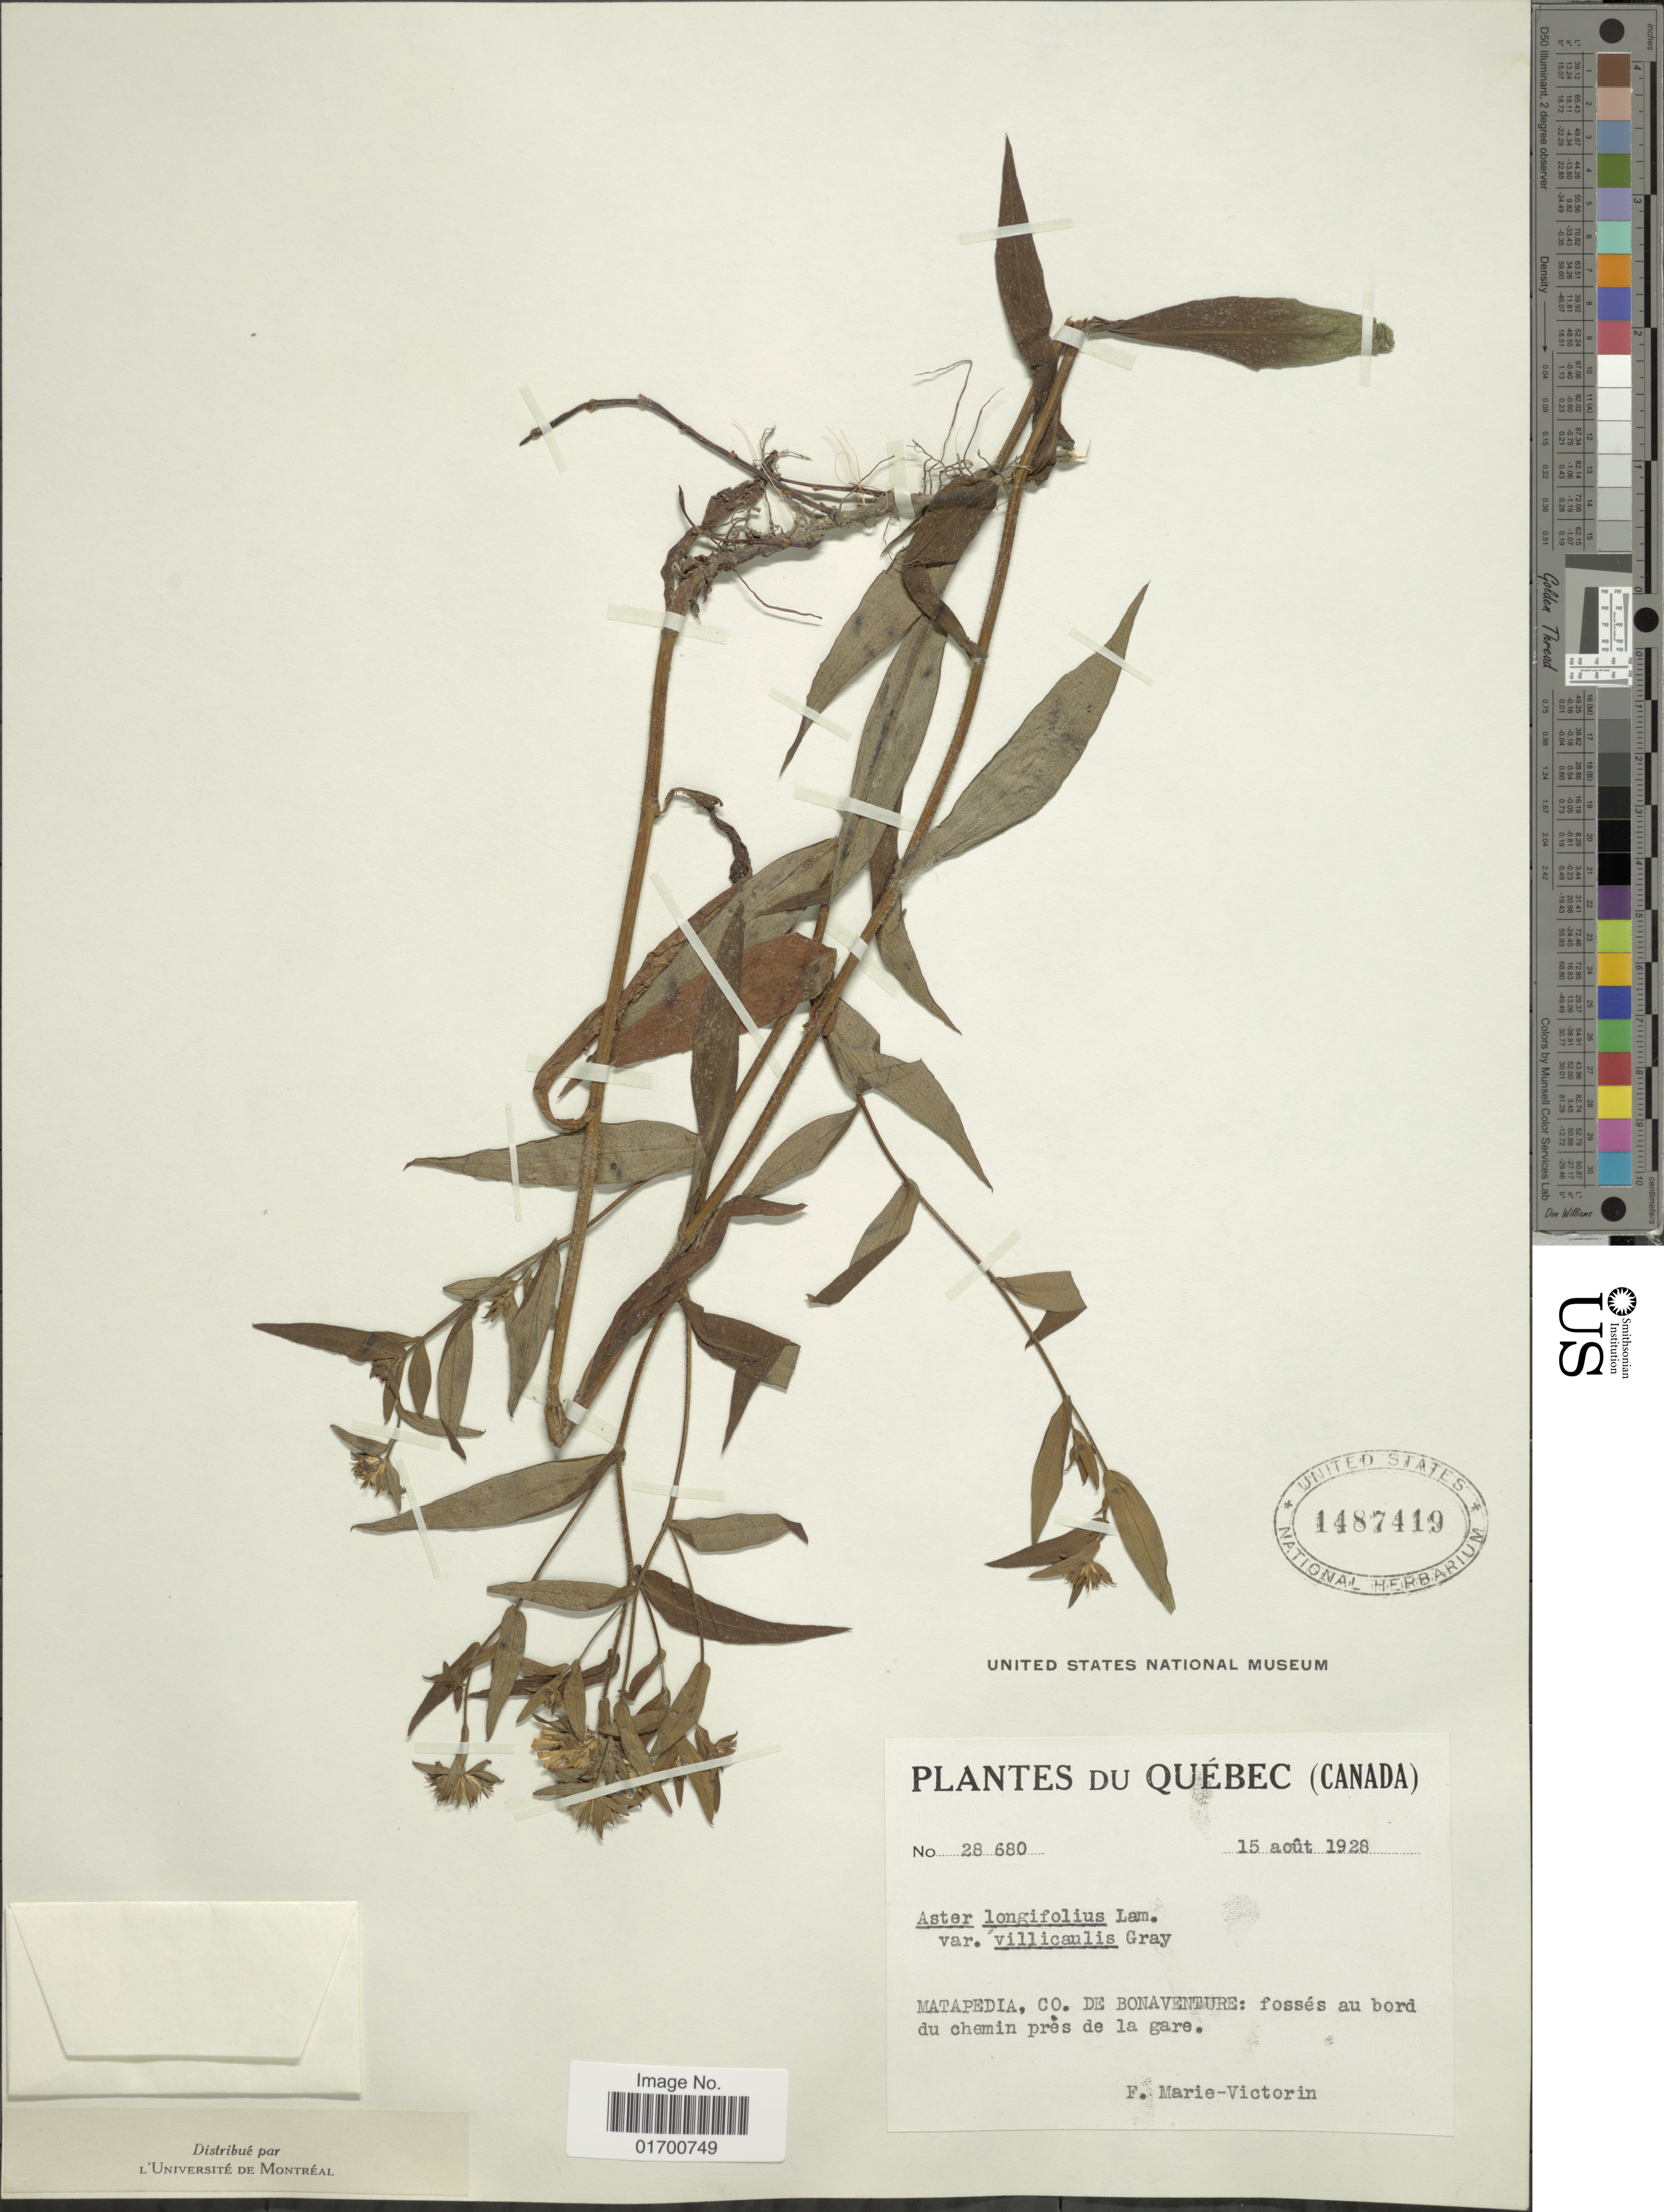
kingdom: Plantae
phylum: Tracheophyta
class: Magnoliopsida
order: Asterales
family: Asteraceae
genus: Symphyotrichum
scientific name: Symphyotrichum longifolium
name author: (Lam.) G.L. Nesom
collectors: F. Marie-Victorin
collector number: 28 680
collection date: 1928-08-15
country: Canada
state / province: Quebec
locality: Matapedia, Co., De Bonaventure: fosses au bord du chemin pres de la gare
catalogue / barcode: US 1487419